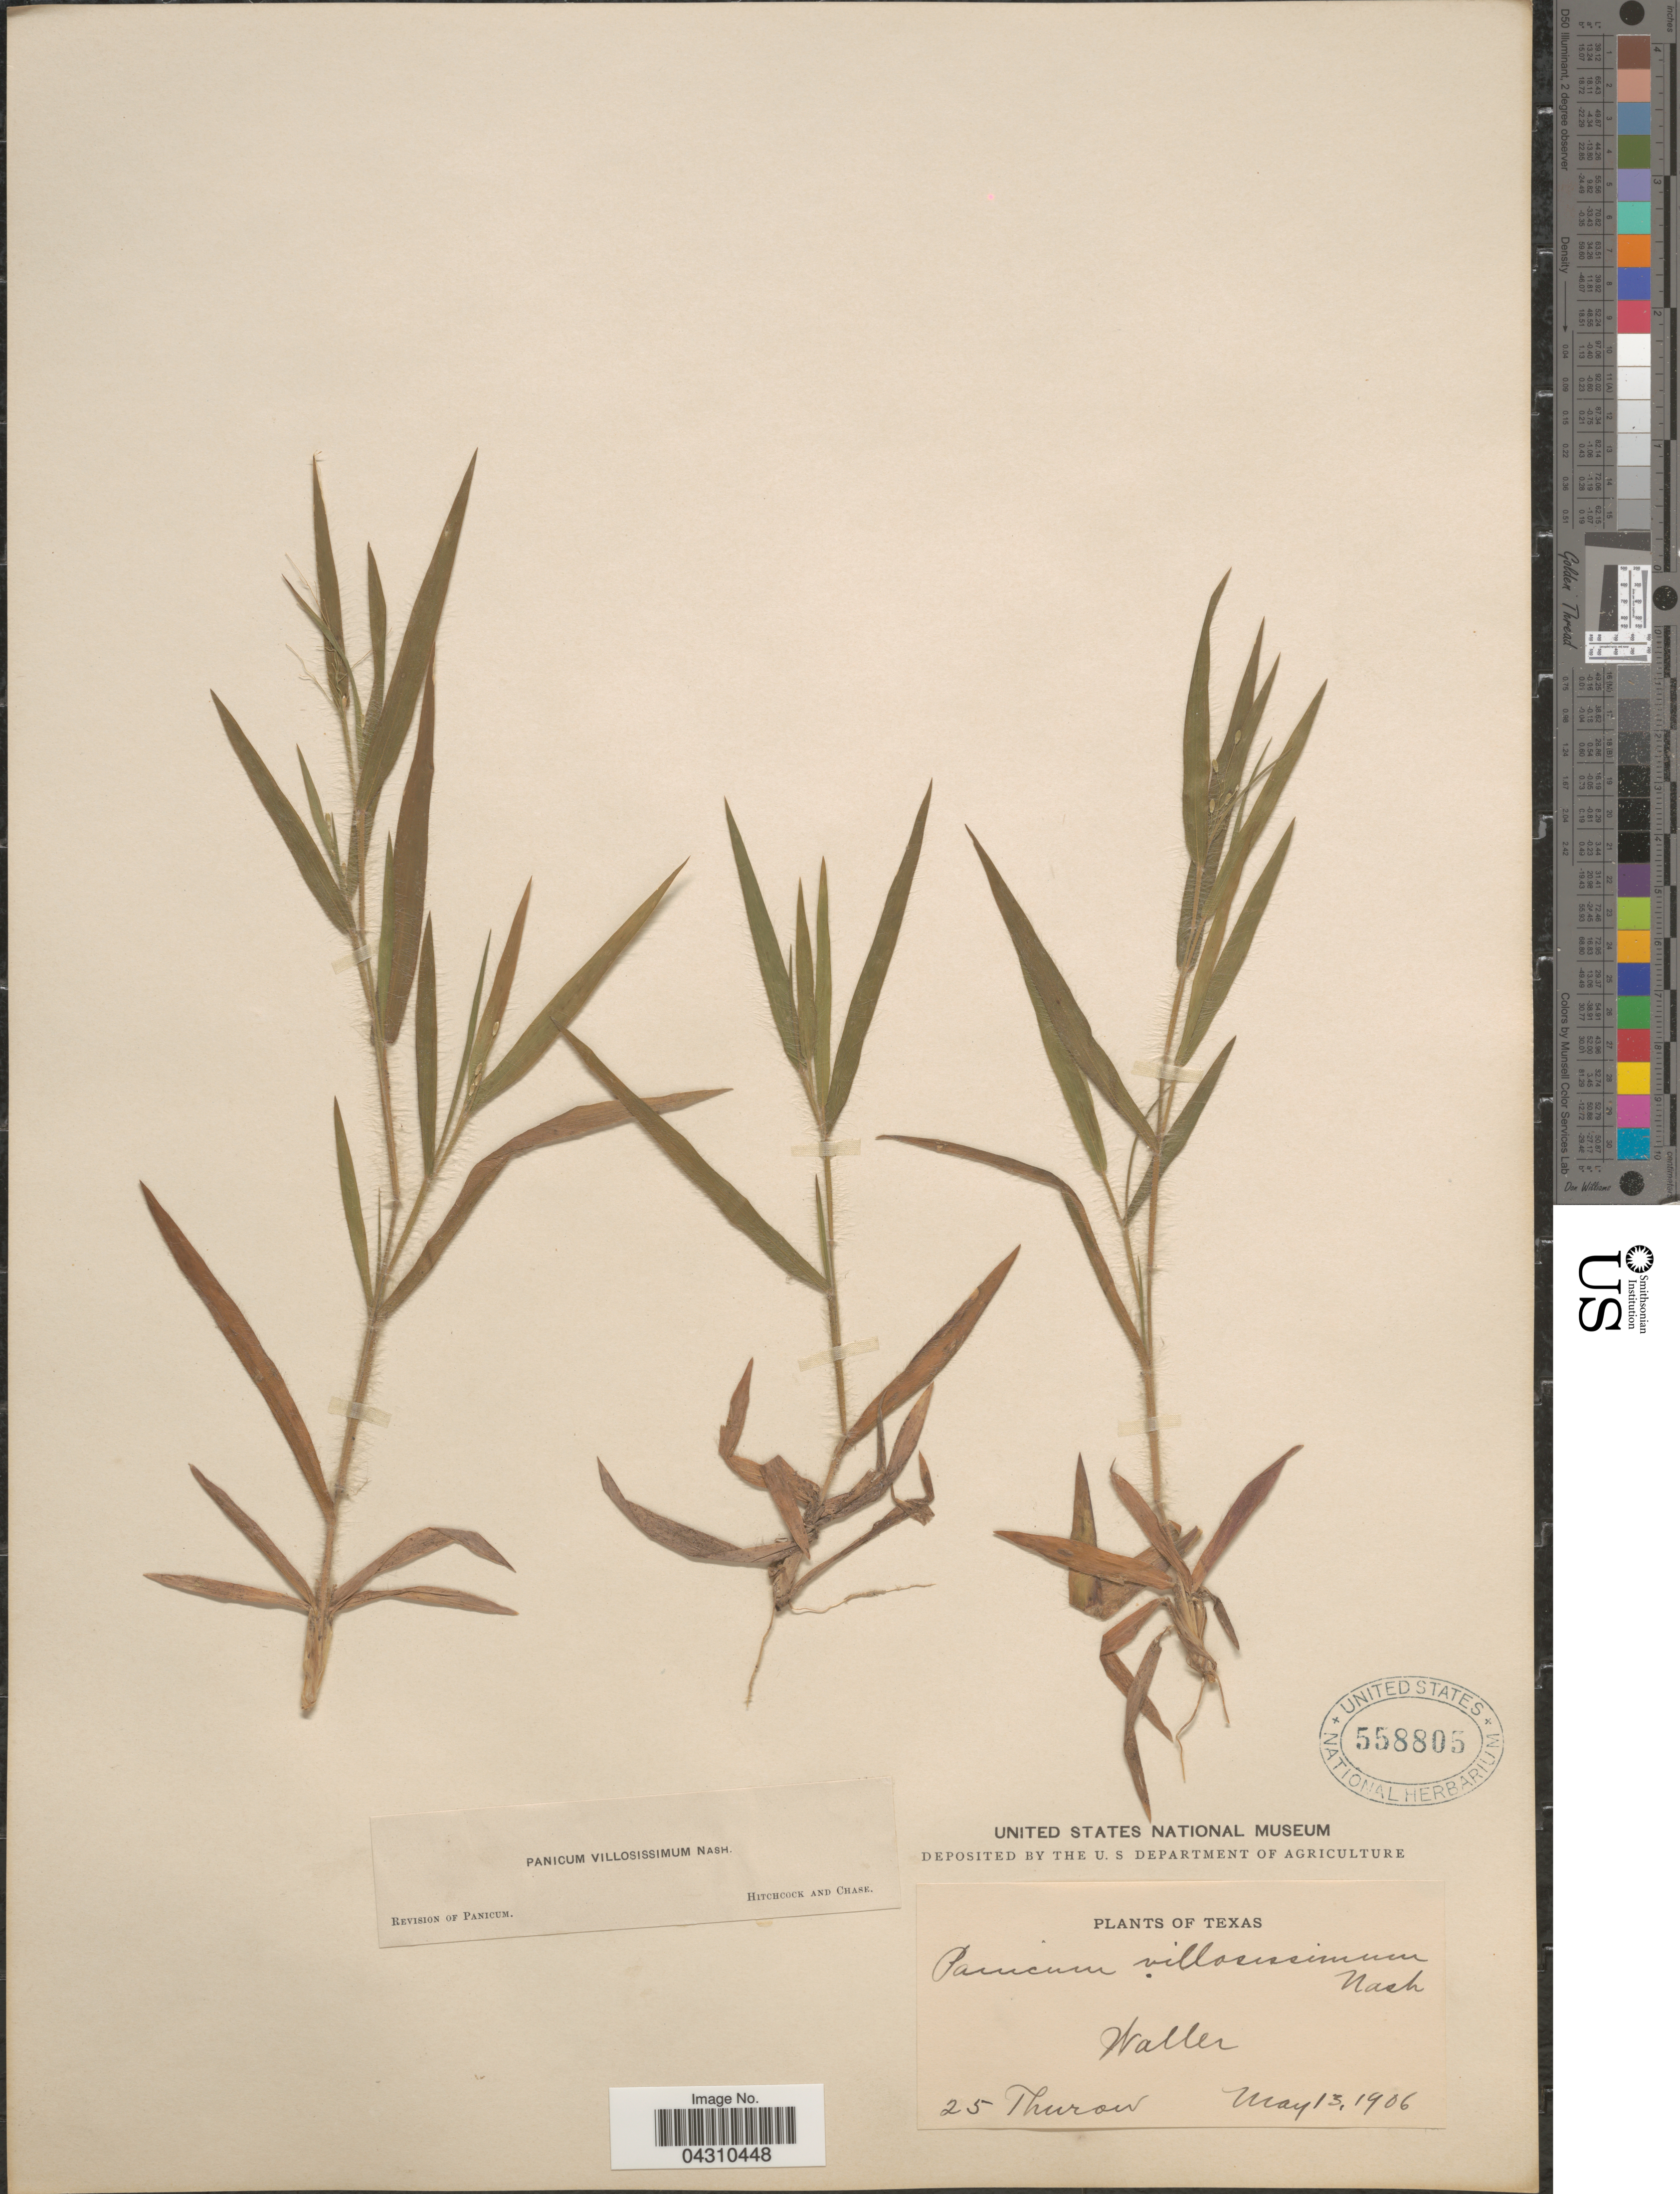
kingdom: Plantae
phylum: Tracheophyta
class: Liliopsida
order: Poales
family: Poaceae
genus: Dichanthelium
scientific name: Dichanthelium acuminatum var. acuminatum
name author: (Sw.) Gould & C.A. Clark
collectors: Thurow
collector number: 25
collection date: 1906-05-13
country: United States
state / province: Texas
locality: Waller.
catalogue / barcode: US 558805